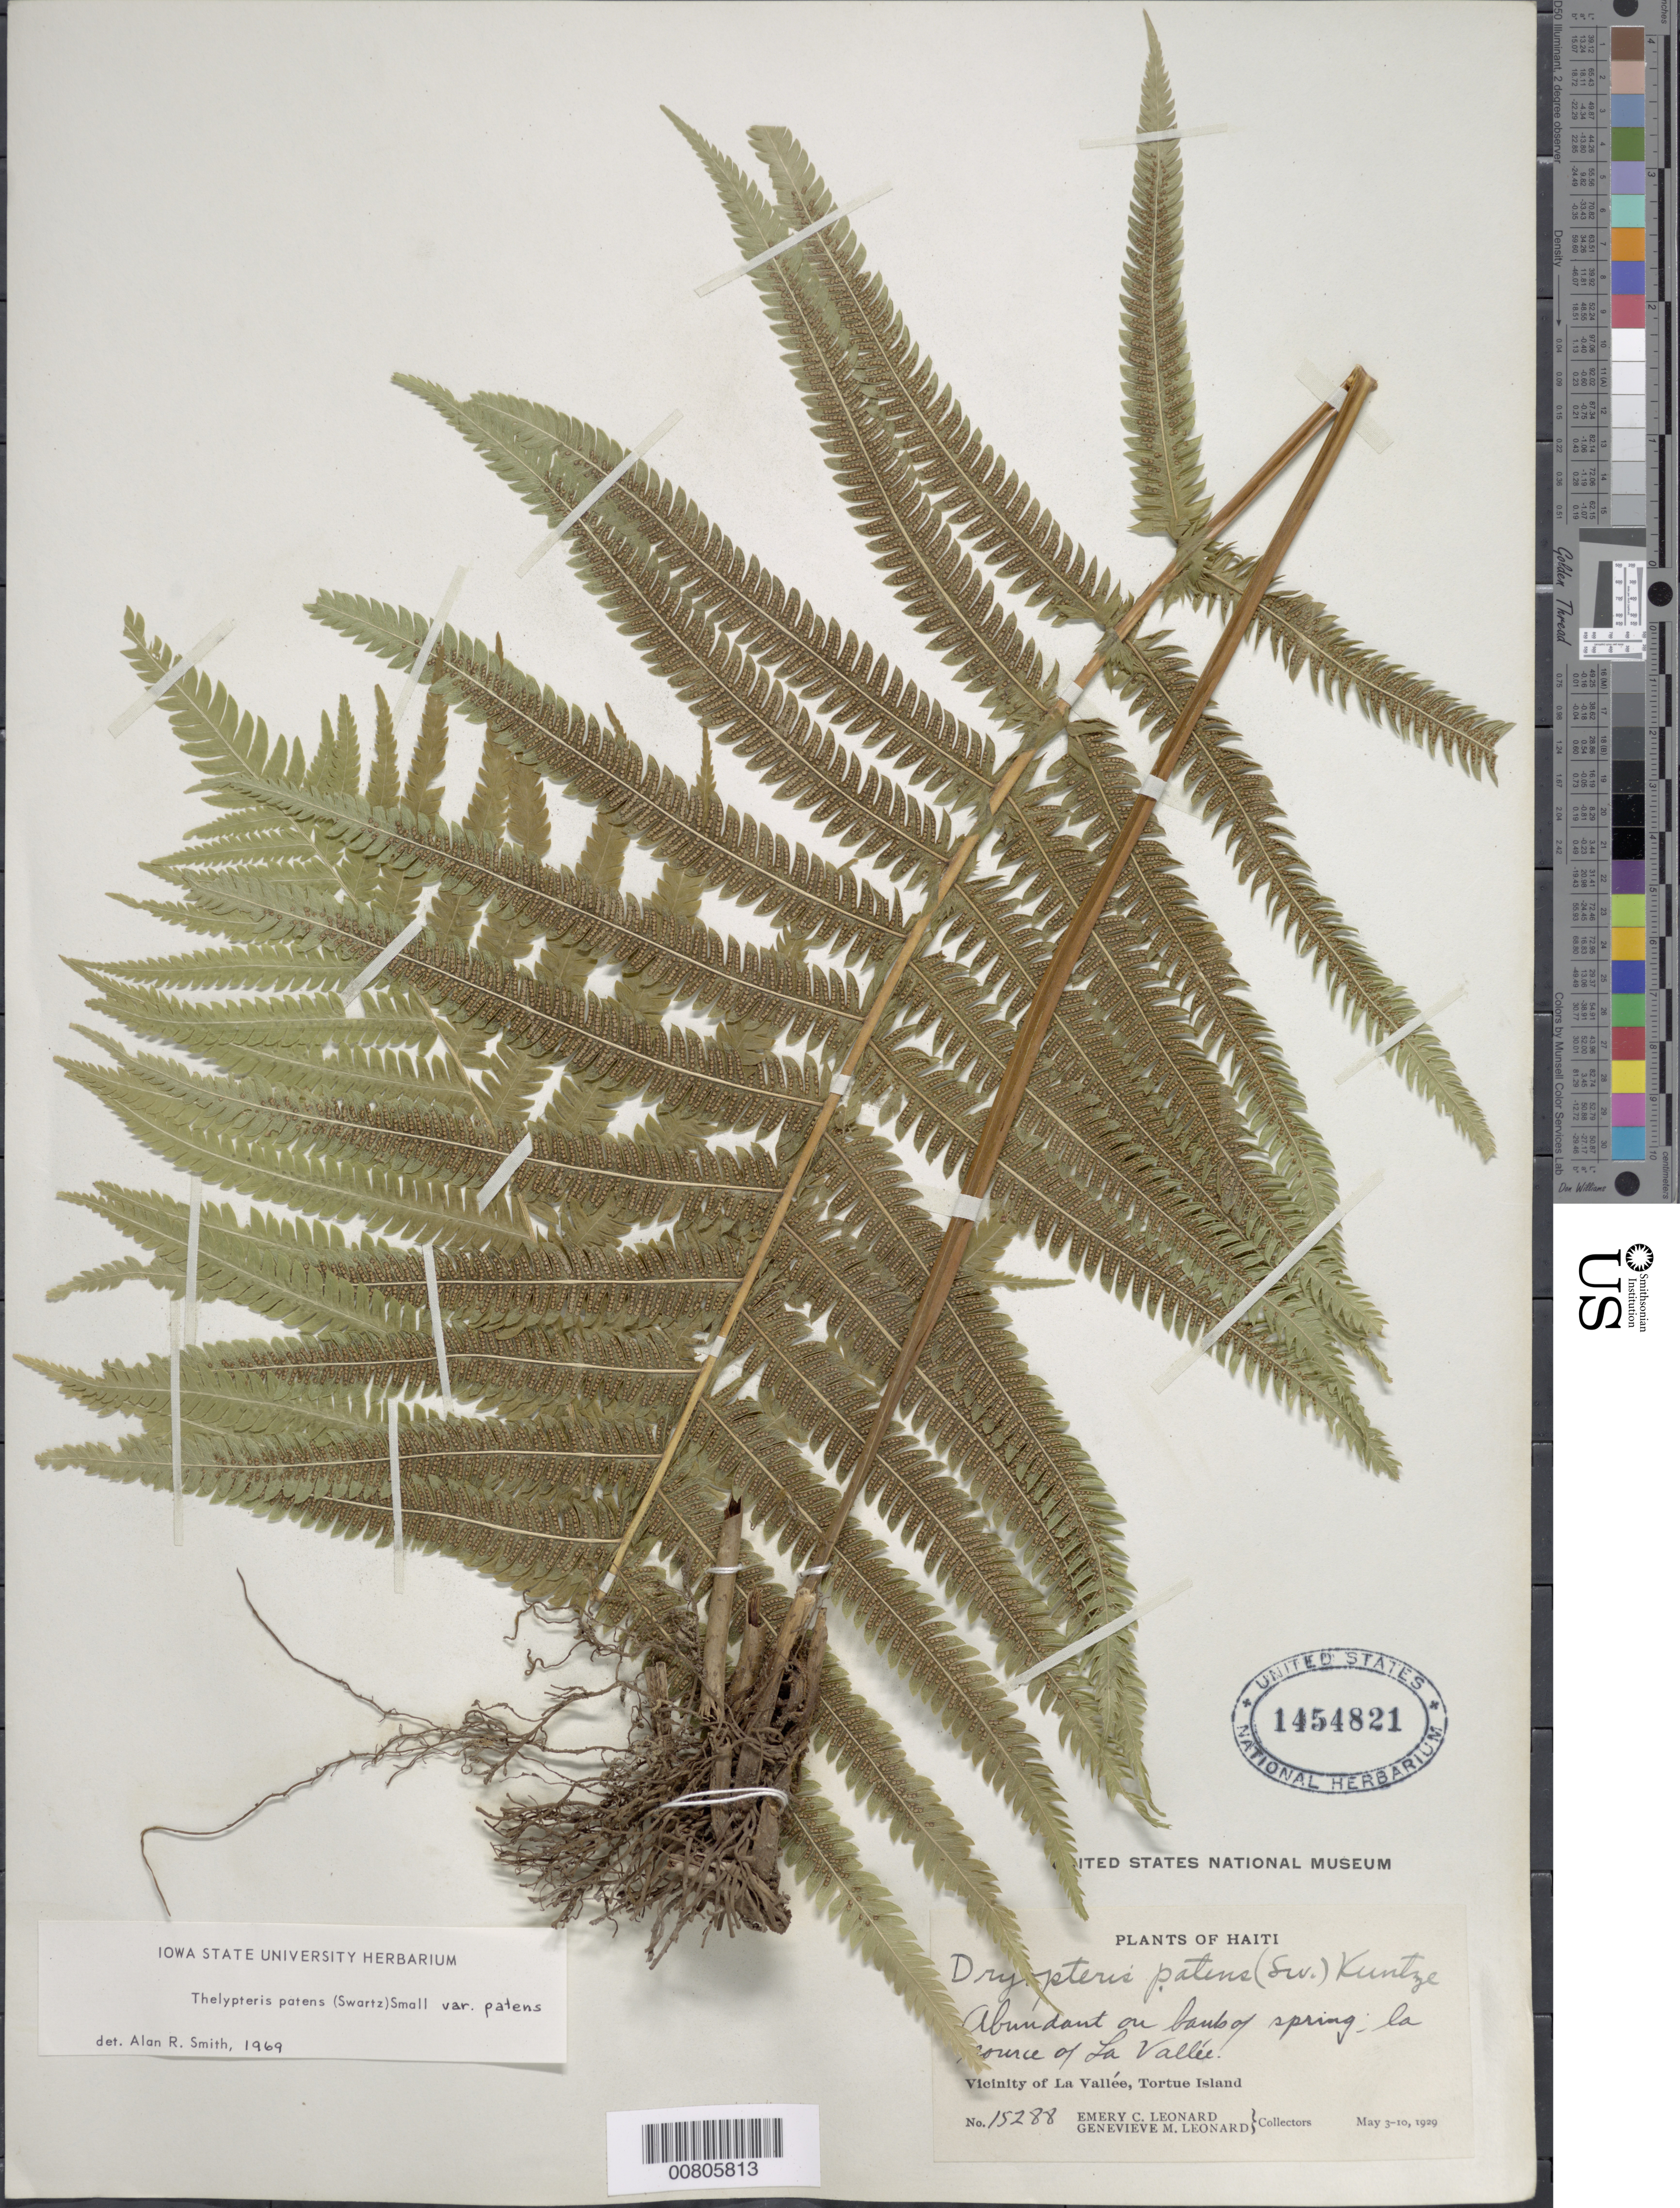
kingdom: Plantae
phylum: Tracheophyta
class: Polypodiopsida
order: Polypodiales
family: Thelypteridaceae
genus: Christella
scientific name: Christella patens var. patens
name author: (Sw.) Holttum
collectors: E. C. Leonard & G. M. Leonard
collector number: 15288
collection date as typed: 03 May 1929 to 10 May 1929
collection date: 1929-05-03/1929-05-10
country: Haiti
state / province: Nord-Óuest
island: Île de la Tortue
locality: Tortue Island, La Source of La Vallée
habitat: Bank of spring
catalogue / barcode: US 1454821